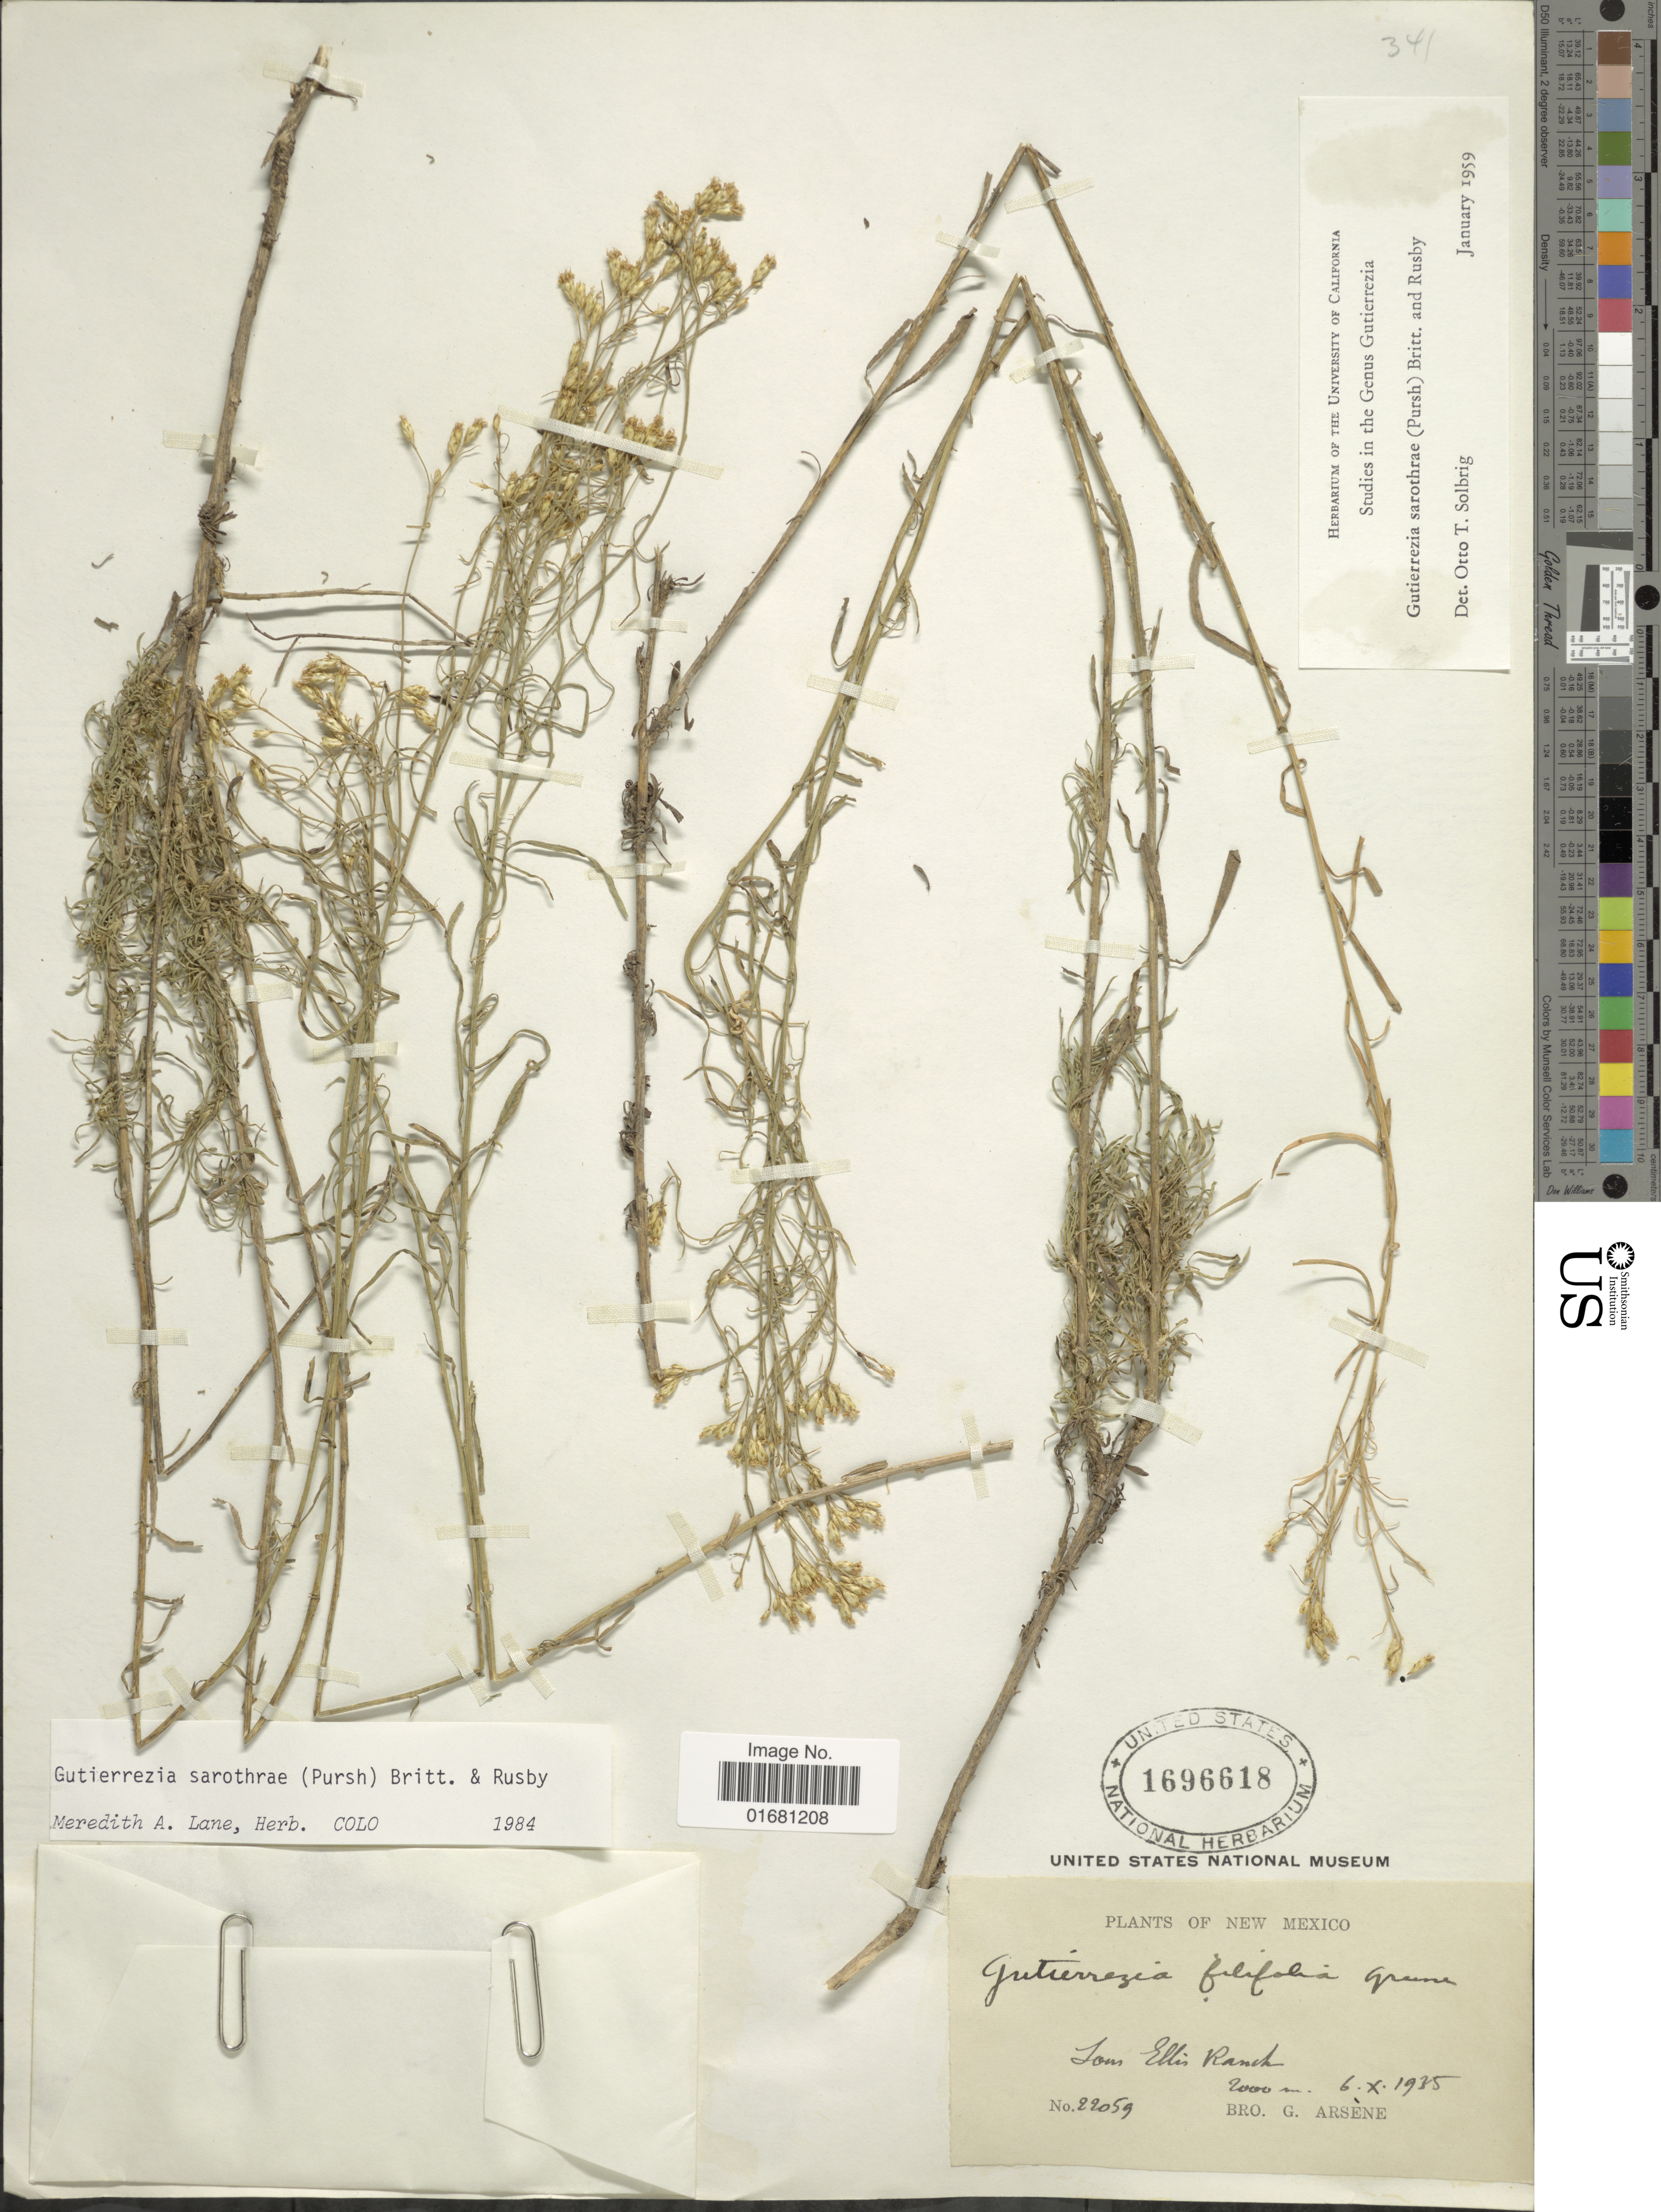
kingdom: Plantae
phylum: Tracheophyta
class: Magnoliopsida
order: Asterales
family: Asteraceae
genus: Gutierrezia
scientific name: Gutierrezia sarothrae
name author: (Pursh) Britton & Rusby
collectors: Bro. G. Arsène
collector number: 22059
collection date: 1935-10-06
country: United States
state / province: New Mexico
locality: Louis Ellis Ranch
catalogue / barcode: US 1696618